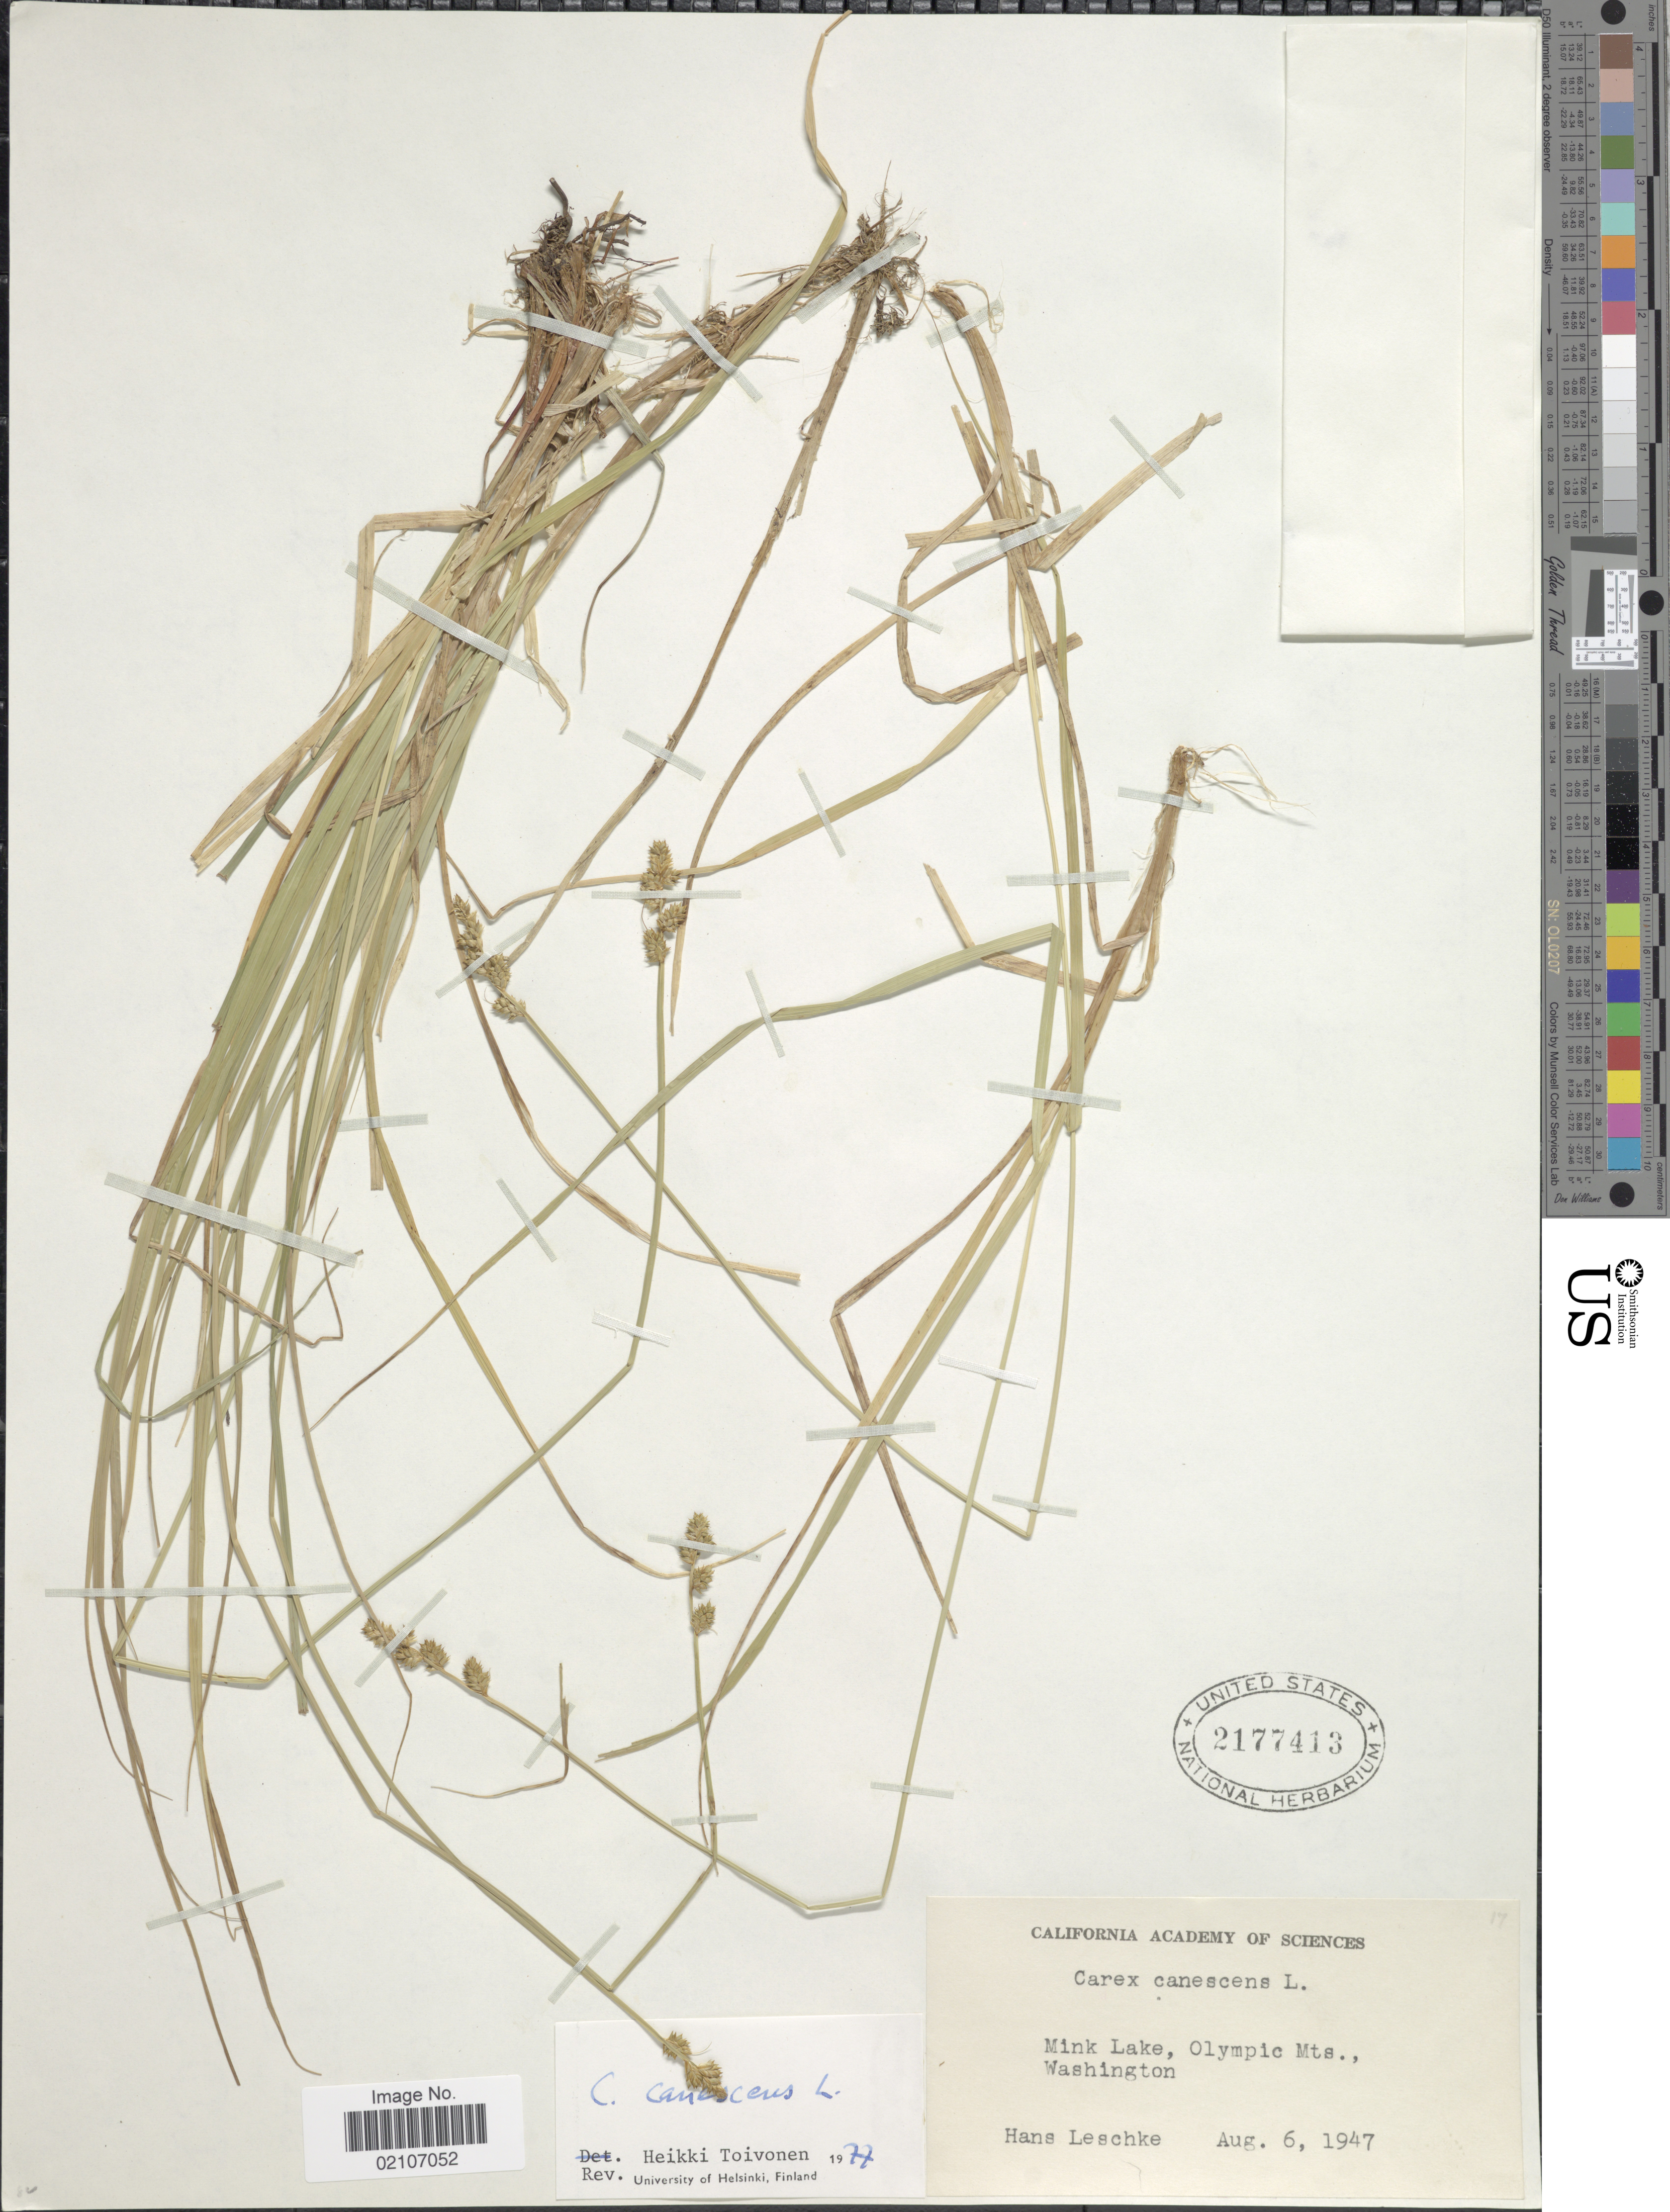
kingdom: Plantae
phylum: Tracheophyta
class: Liliopsida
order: Poales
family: Cyperaceae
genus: Carex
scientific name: Carex canescens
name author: L.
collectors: H. Leschke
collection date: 1947-08-06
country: United States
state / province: Washington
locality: Mink Lake, Olympic Mts.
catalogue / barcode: US 2177413